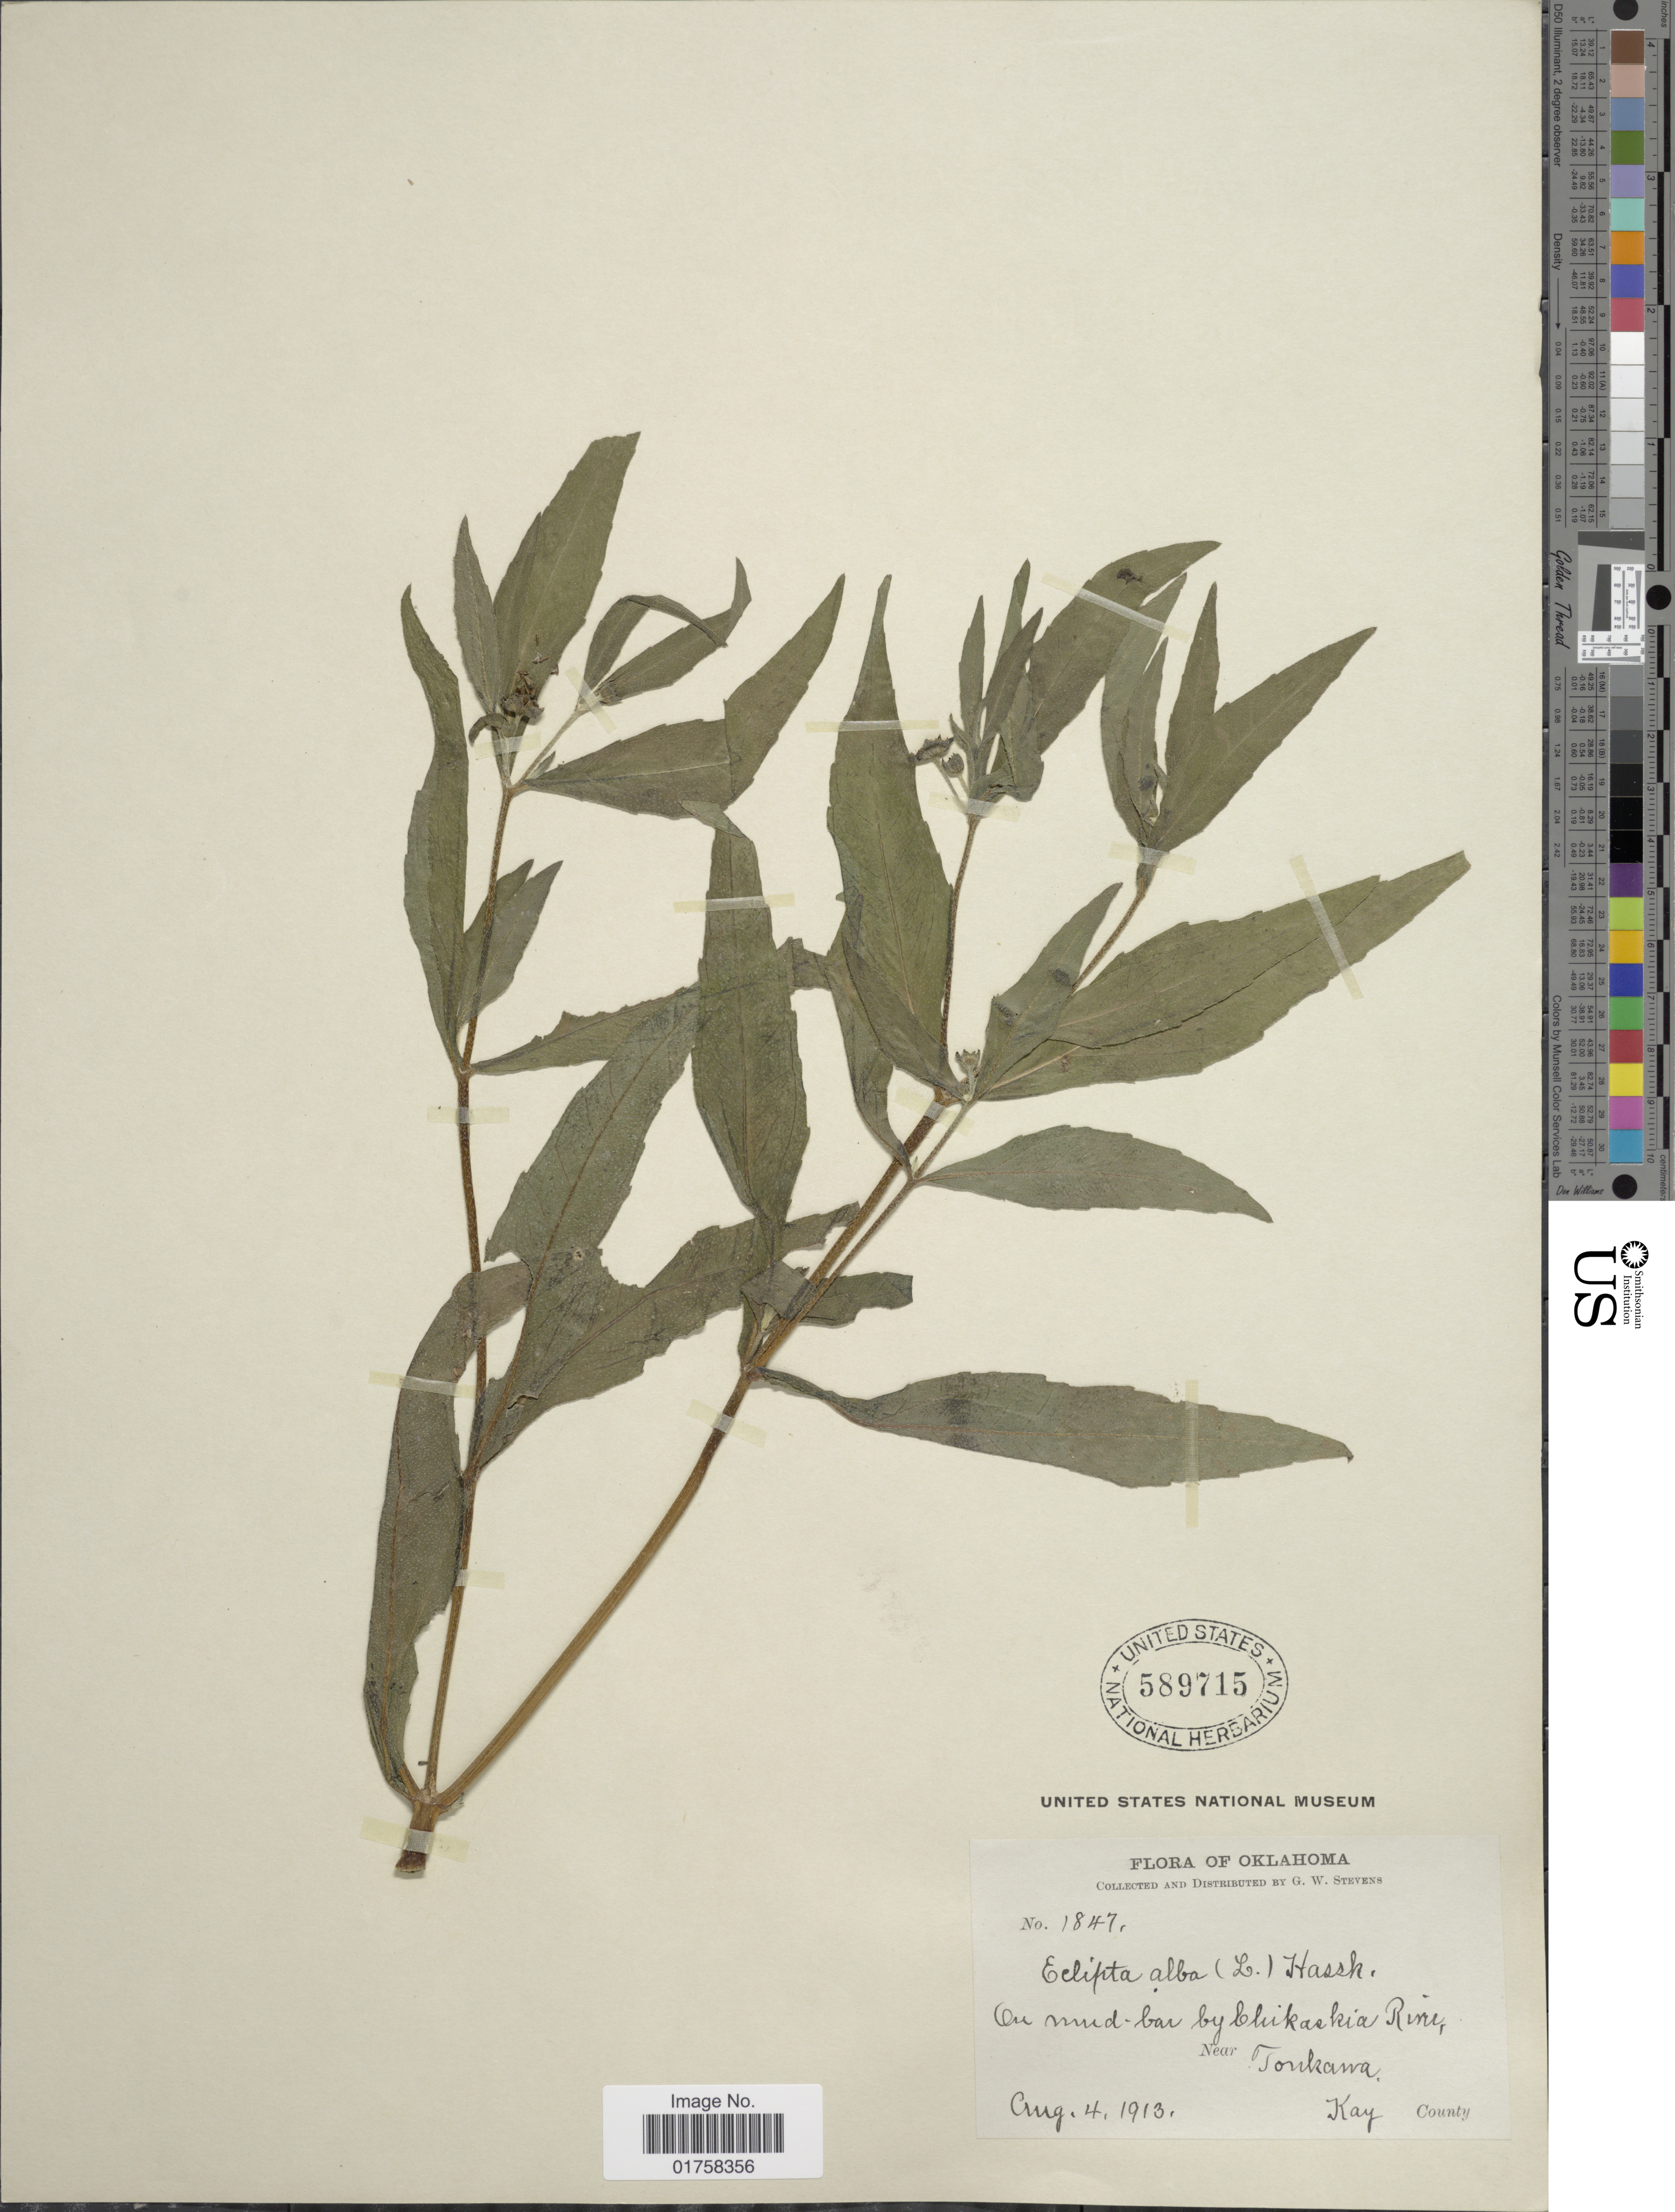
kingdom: Plantae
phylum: Tracheophyta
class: Magnoliopsida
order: Asterales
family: Asteraceae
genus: Eclipta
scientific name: Eclipta alba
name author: (L.) Hassk.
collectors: G. W. Stevens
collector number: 1847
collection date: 1913-08-04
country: United States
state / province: Oklahoma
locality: On mud-bar by Chikaskia River, Near Tonkawa, Kay County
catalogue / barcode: US 589715